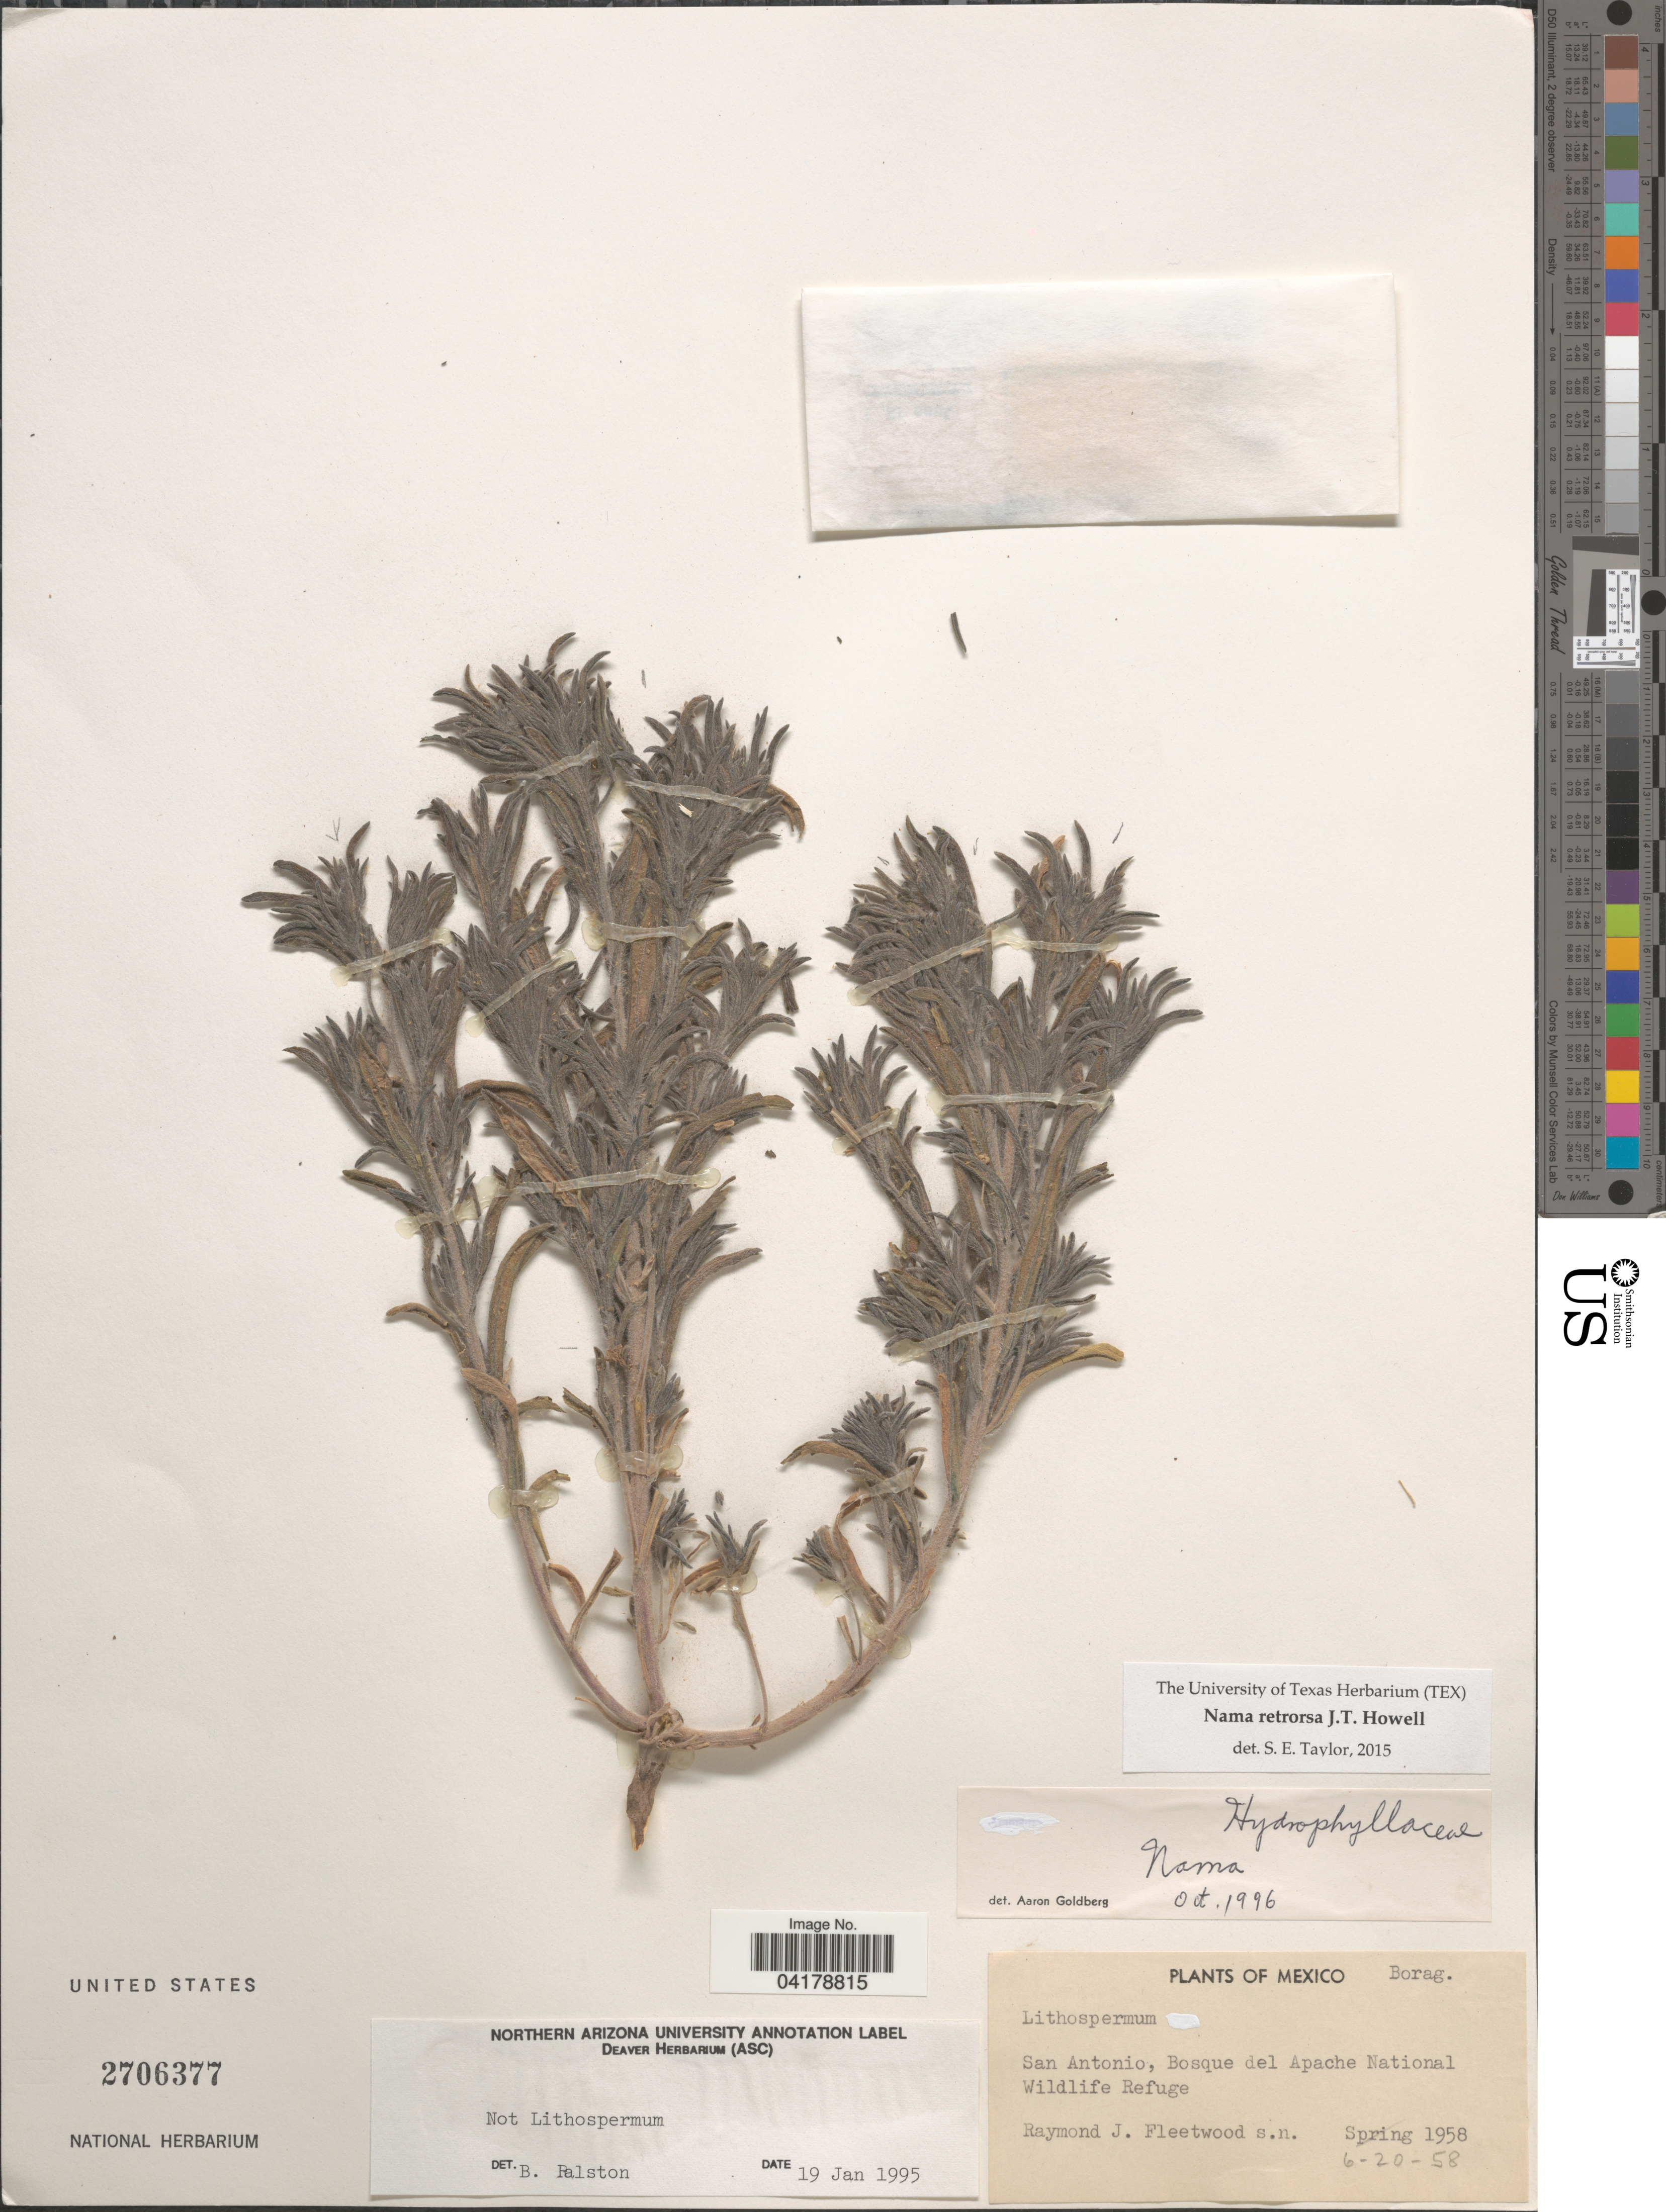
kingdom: Plantae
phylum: Tracheophyta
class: Magnoliopsida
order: Boraginales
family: Namaceae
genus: Nama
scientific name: Nama retrorsa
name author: J.T. Howell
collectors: R. J. Fleetwood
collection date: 1958-06-20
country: Mexico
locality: San Antonio, Bosque del Apache National Wildlife Refuge.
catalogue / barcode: US 2706377